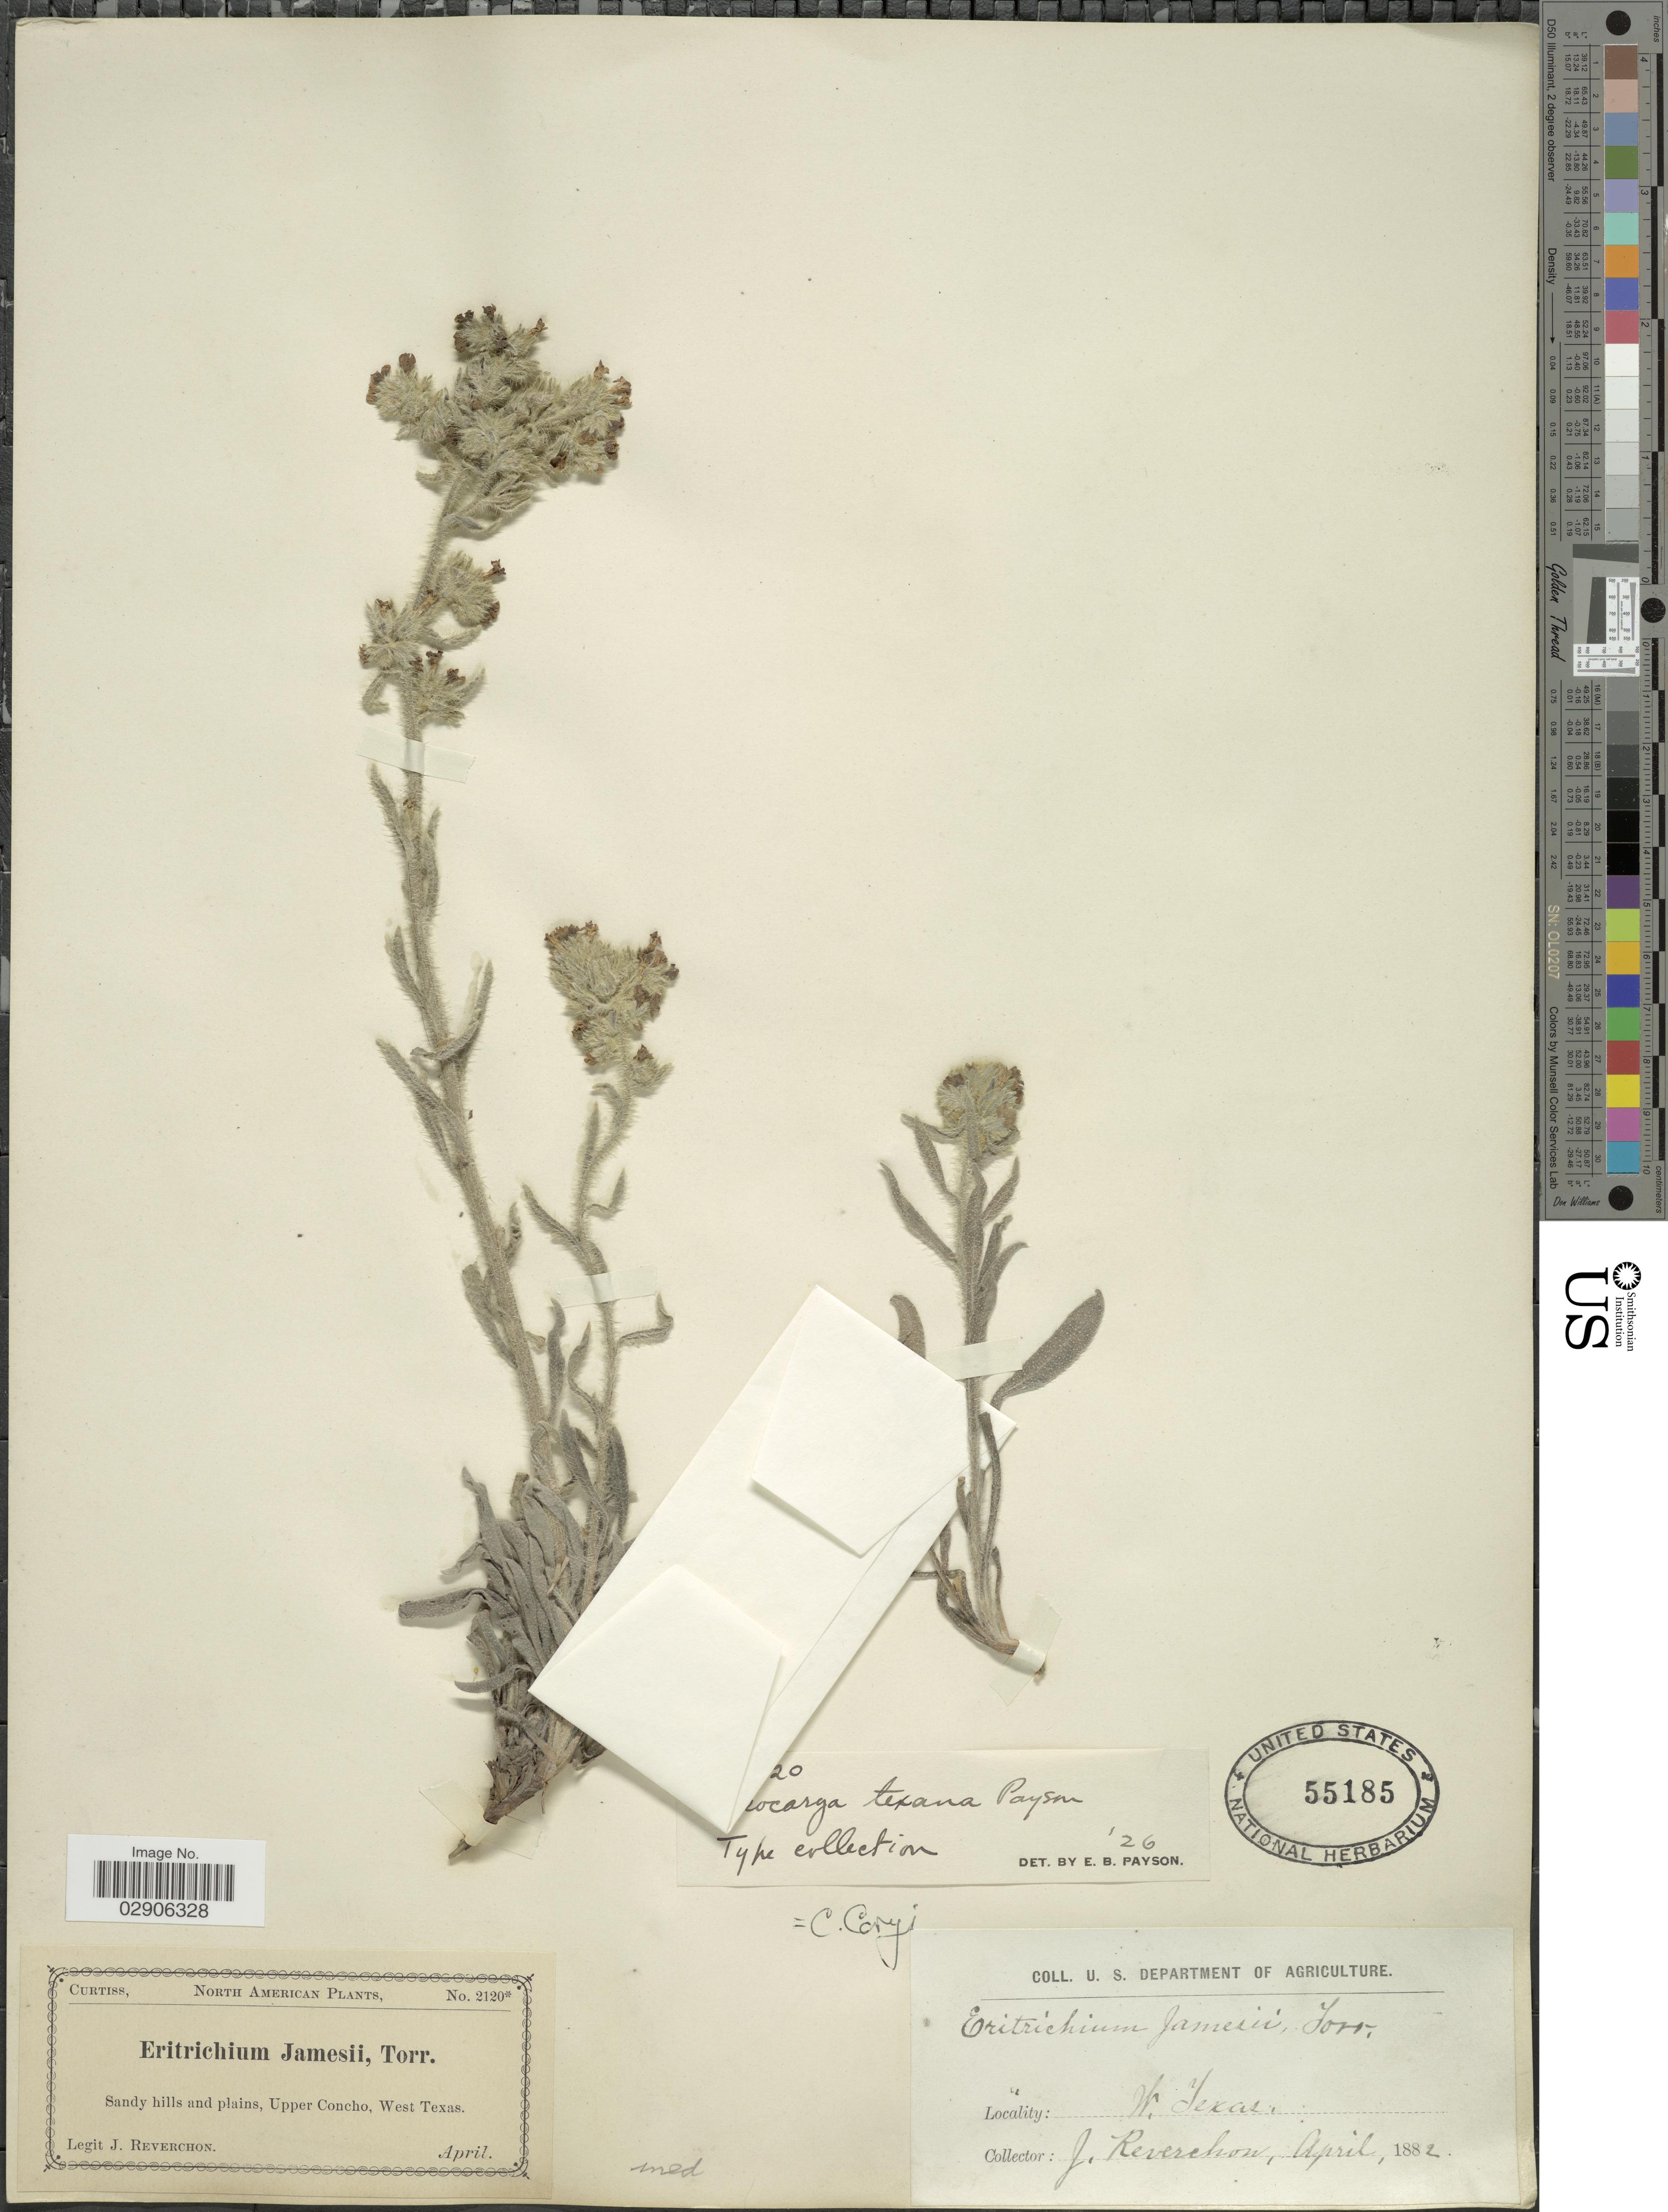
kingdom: Plantae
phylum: Tracheophyta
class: Magnoliopsida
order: Boraginales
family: Boraginaceae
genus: Oreocarya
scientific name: Oreocarya palmeri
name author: (A. Gray) Greene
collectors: J. Reverchon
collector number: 2120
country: United States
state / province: Texas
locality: Sandy hills and plains, Upper Concho, West Texas.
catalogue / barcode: US 55185